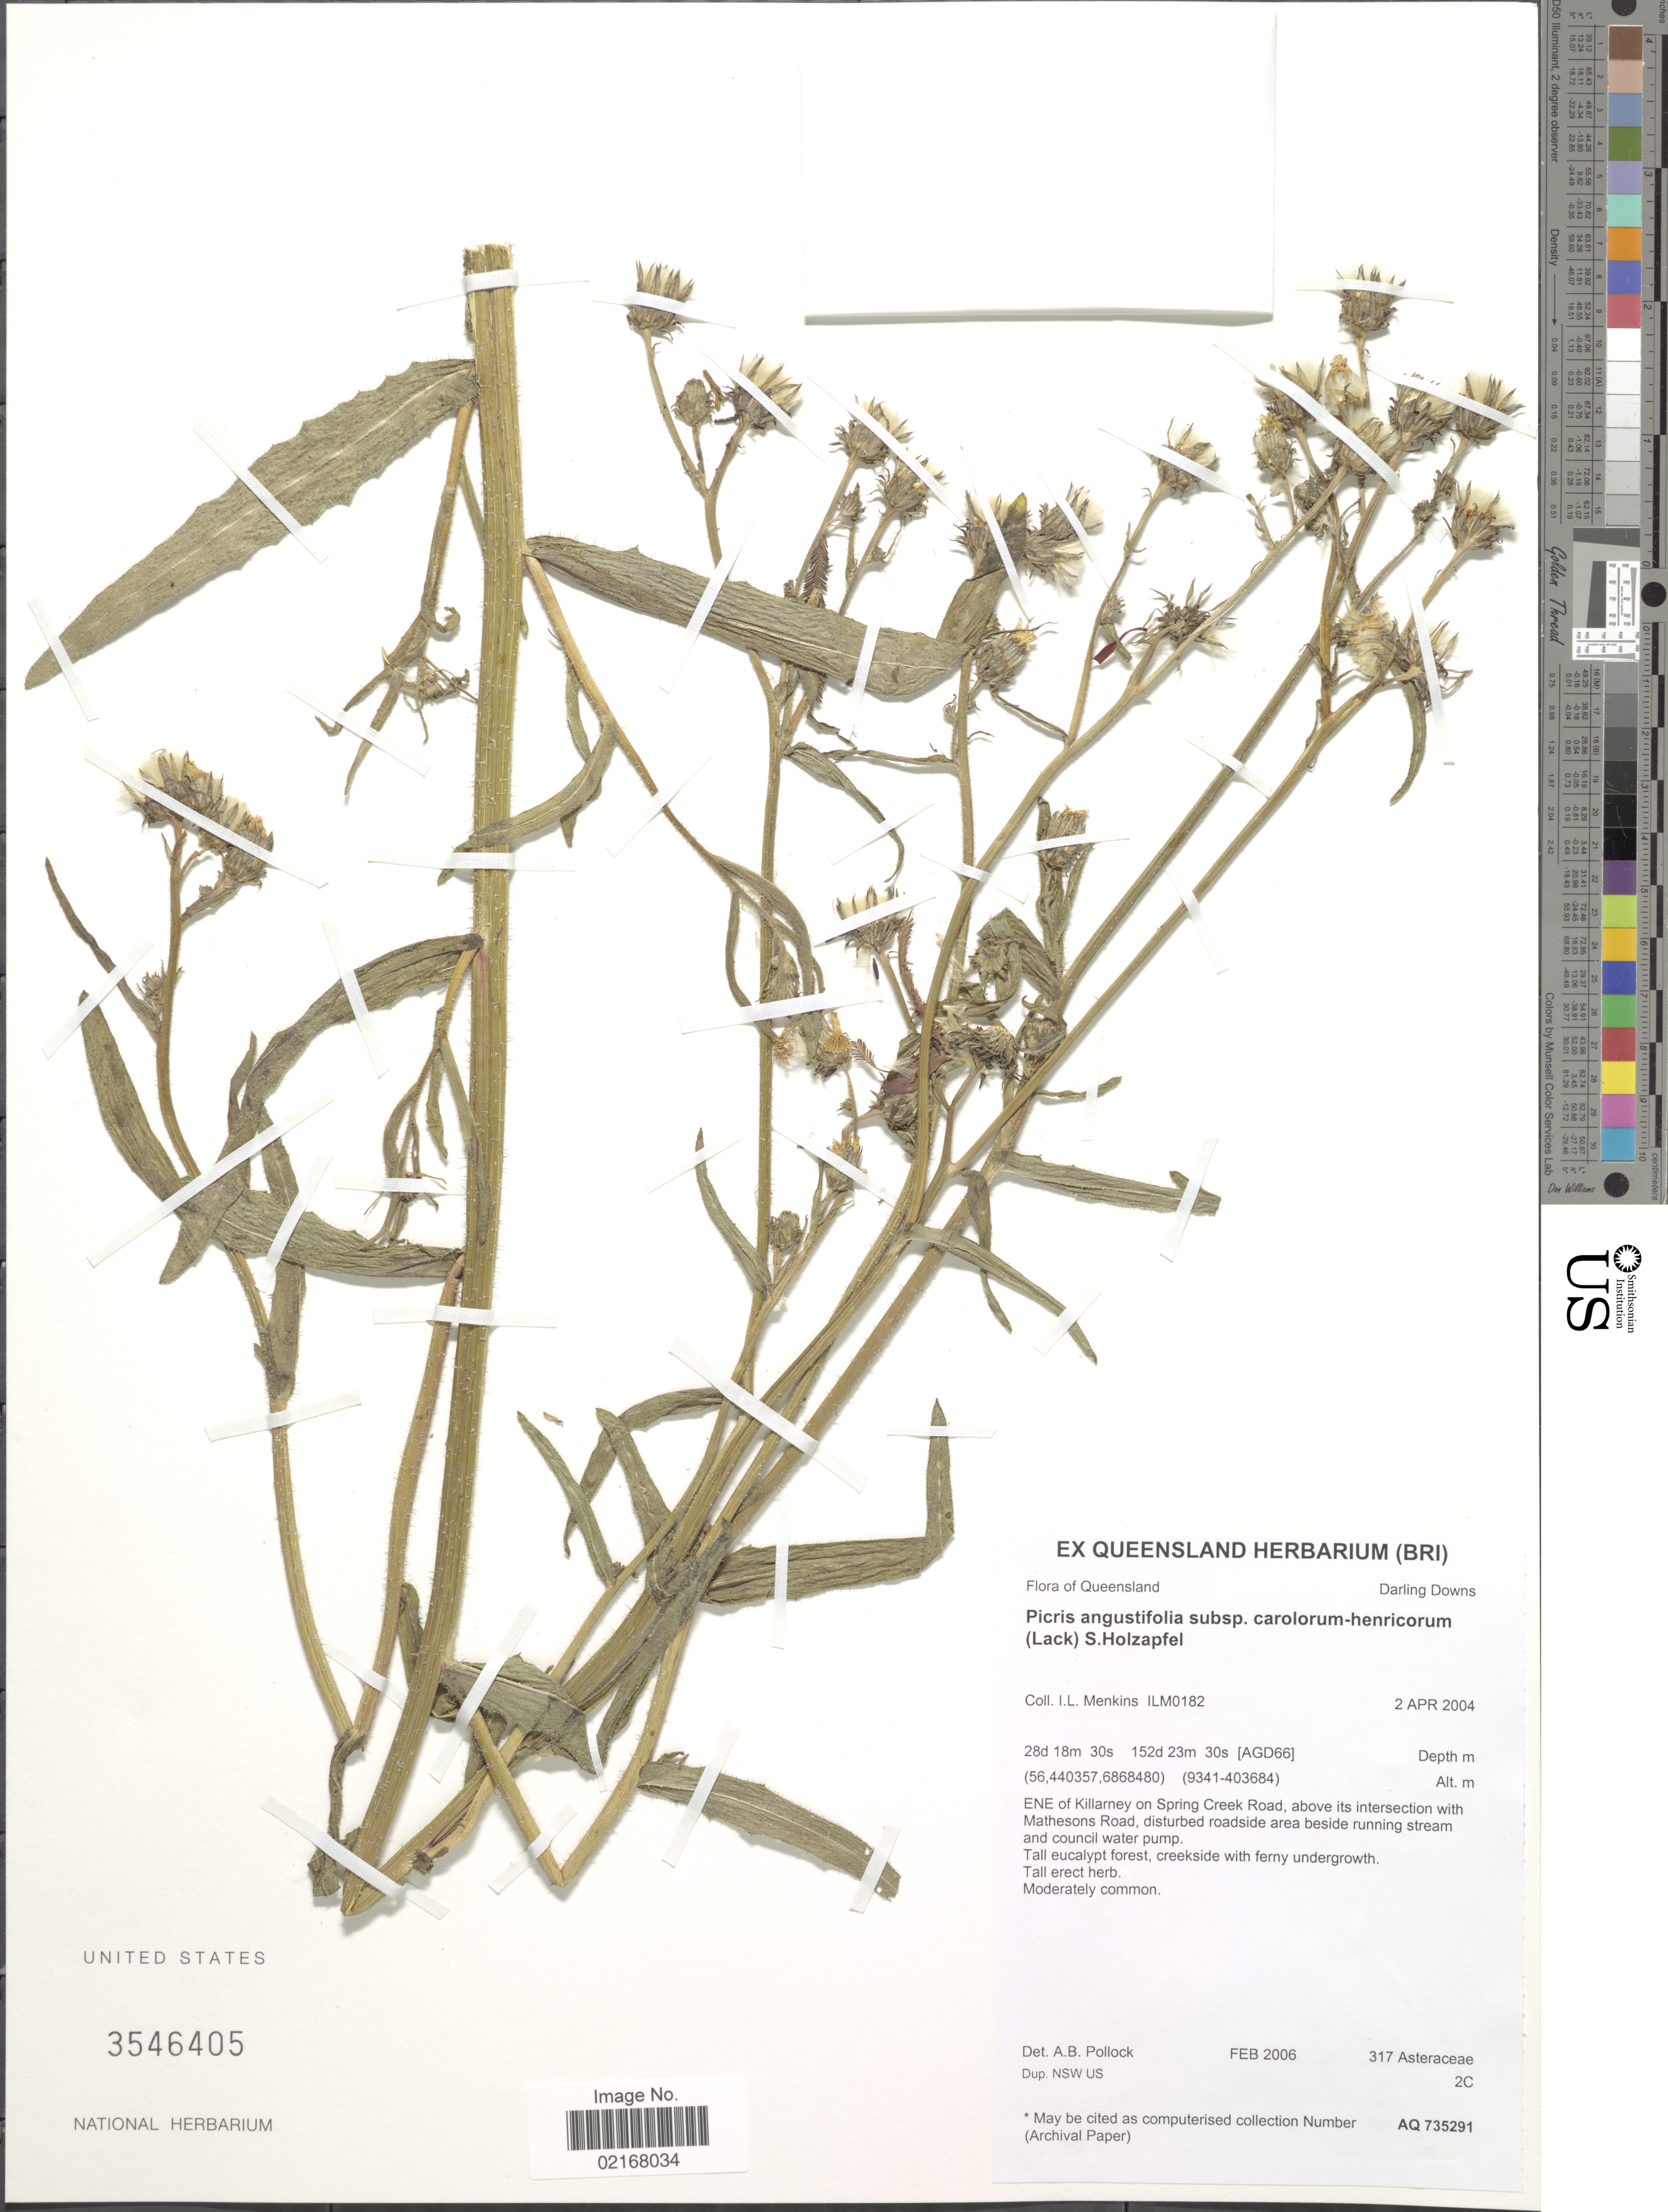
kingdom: Plantae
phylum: Tracheophyta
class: Magnoliopsida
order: Asterales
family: Asteraceae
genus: Picris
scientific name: Picris angustifolia subsp. carolorum-henricorum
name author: Holzapfel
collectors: I. Menkins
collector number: ILM0182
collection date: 2004-04-02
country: Australia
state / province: Queensland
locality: Darling Downs. ENE of Killarney on Spring Creek Road, above its intersection with Mathesons Road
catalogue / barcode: US 3546405